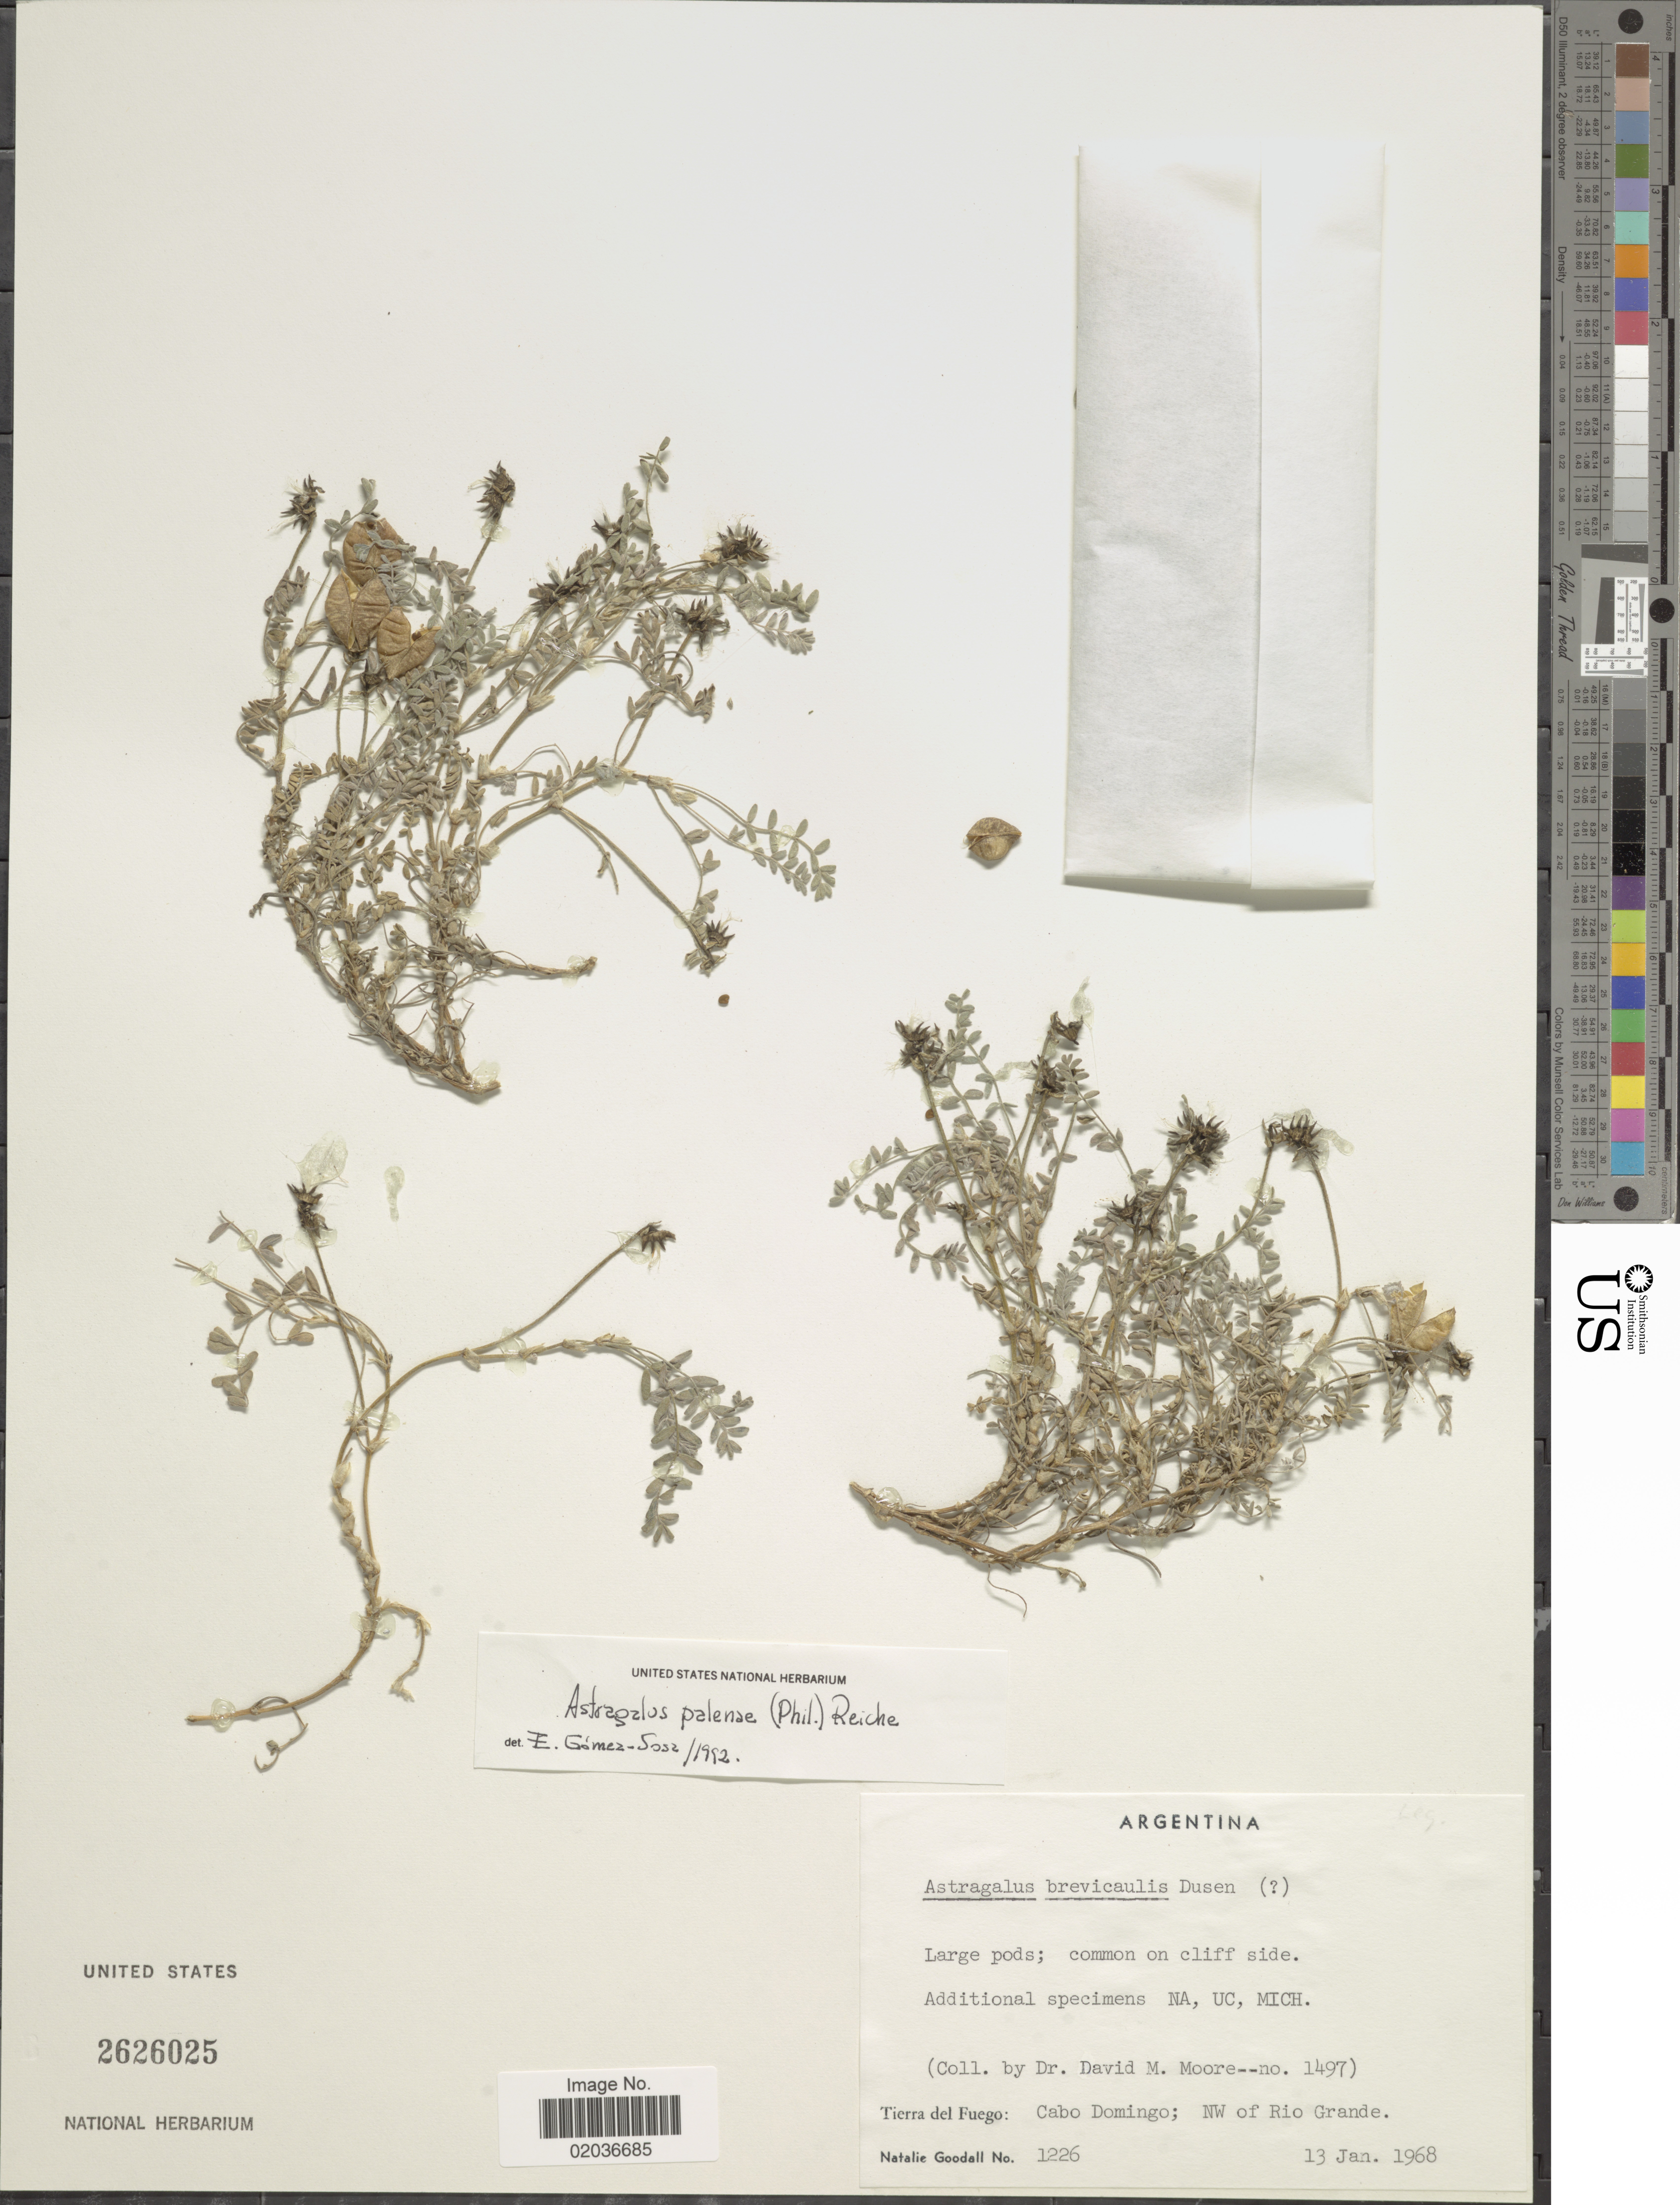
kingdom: Plantae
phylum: Tracheophyta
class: Magnoliopsida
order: Fabales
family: Fabaceae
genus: Astragalus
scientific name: Astragalus palenae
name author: (Phil.) Reiche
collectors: N. Goodall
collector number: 1226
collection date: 1968-01-13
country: Argentina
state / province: Tierra del Fuego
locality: Cabo Domingo; NW of Rio Grande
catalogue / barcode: US 2626025